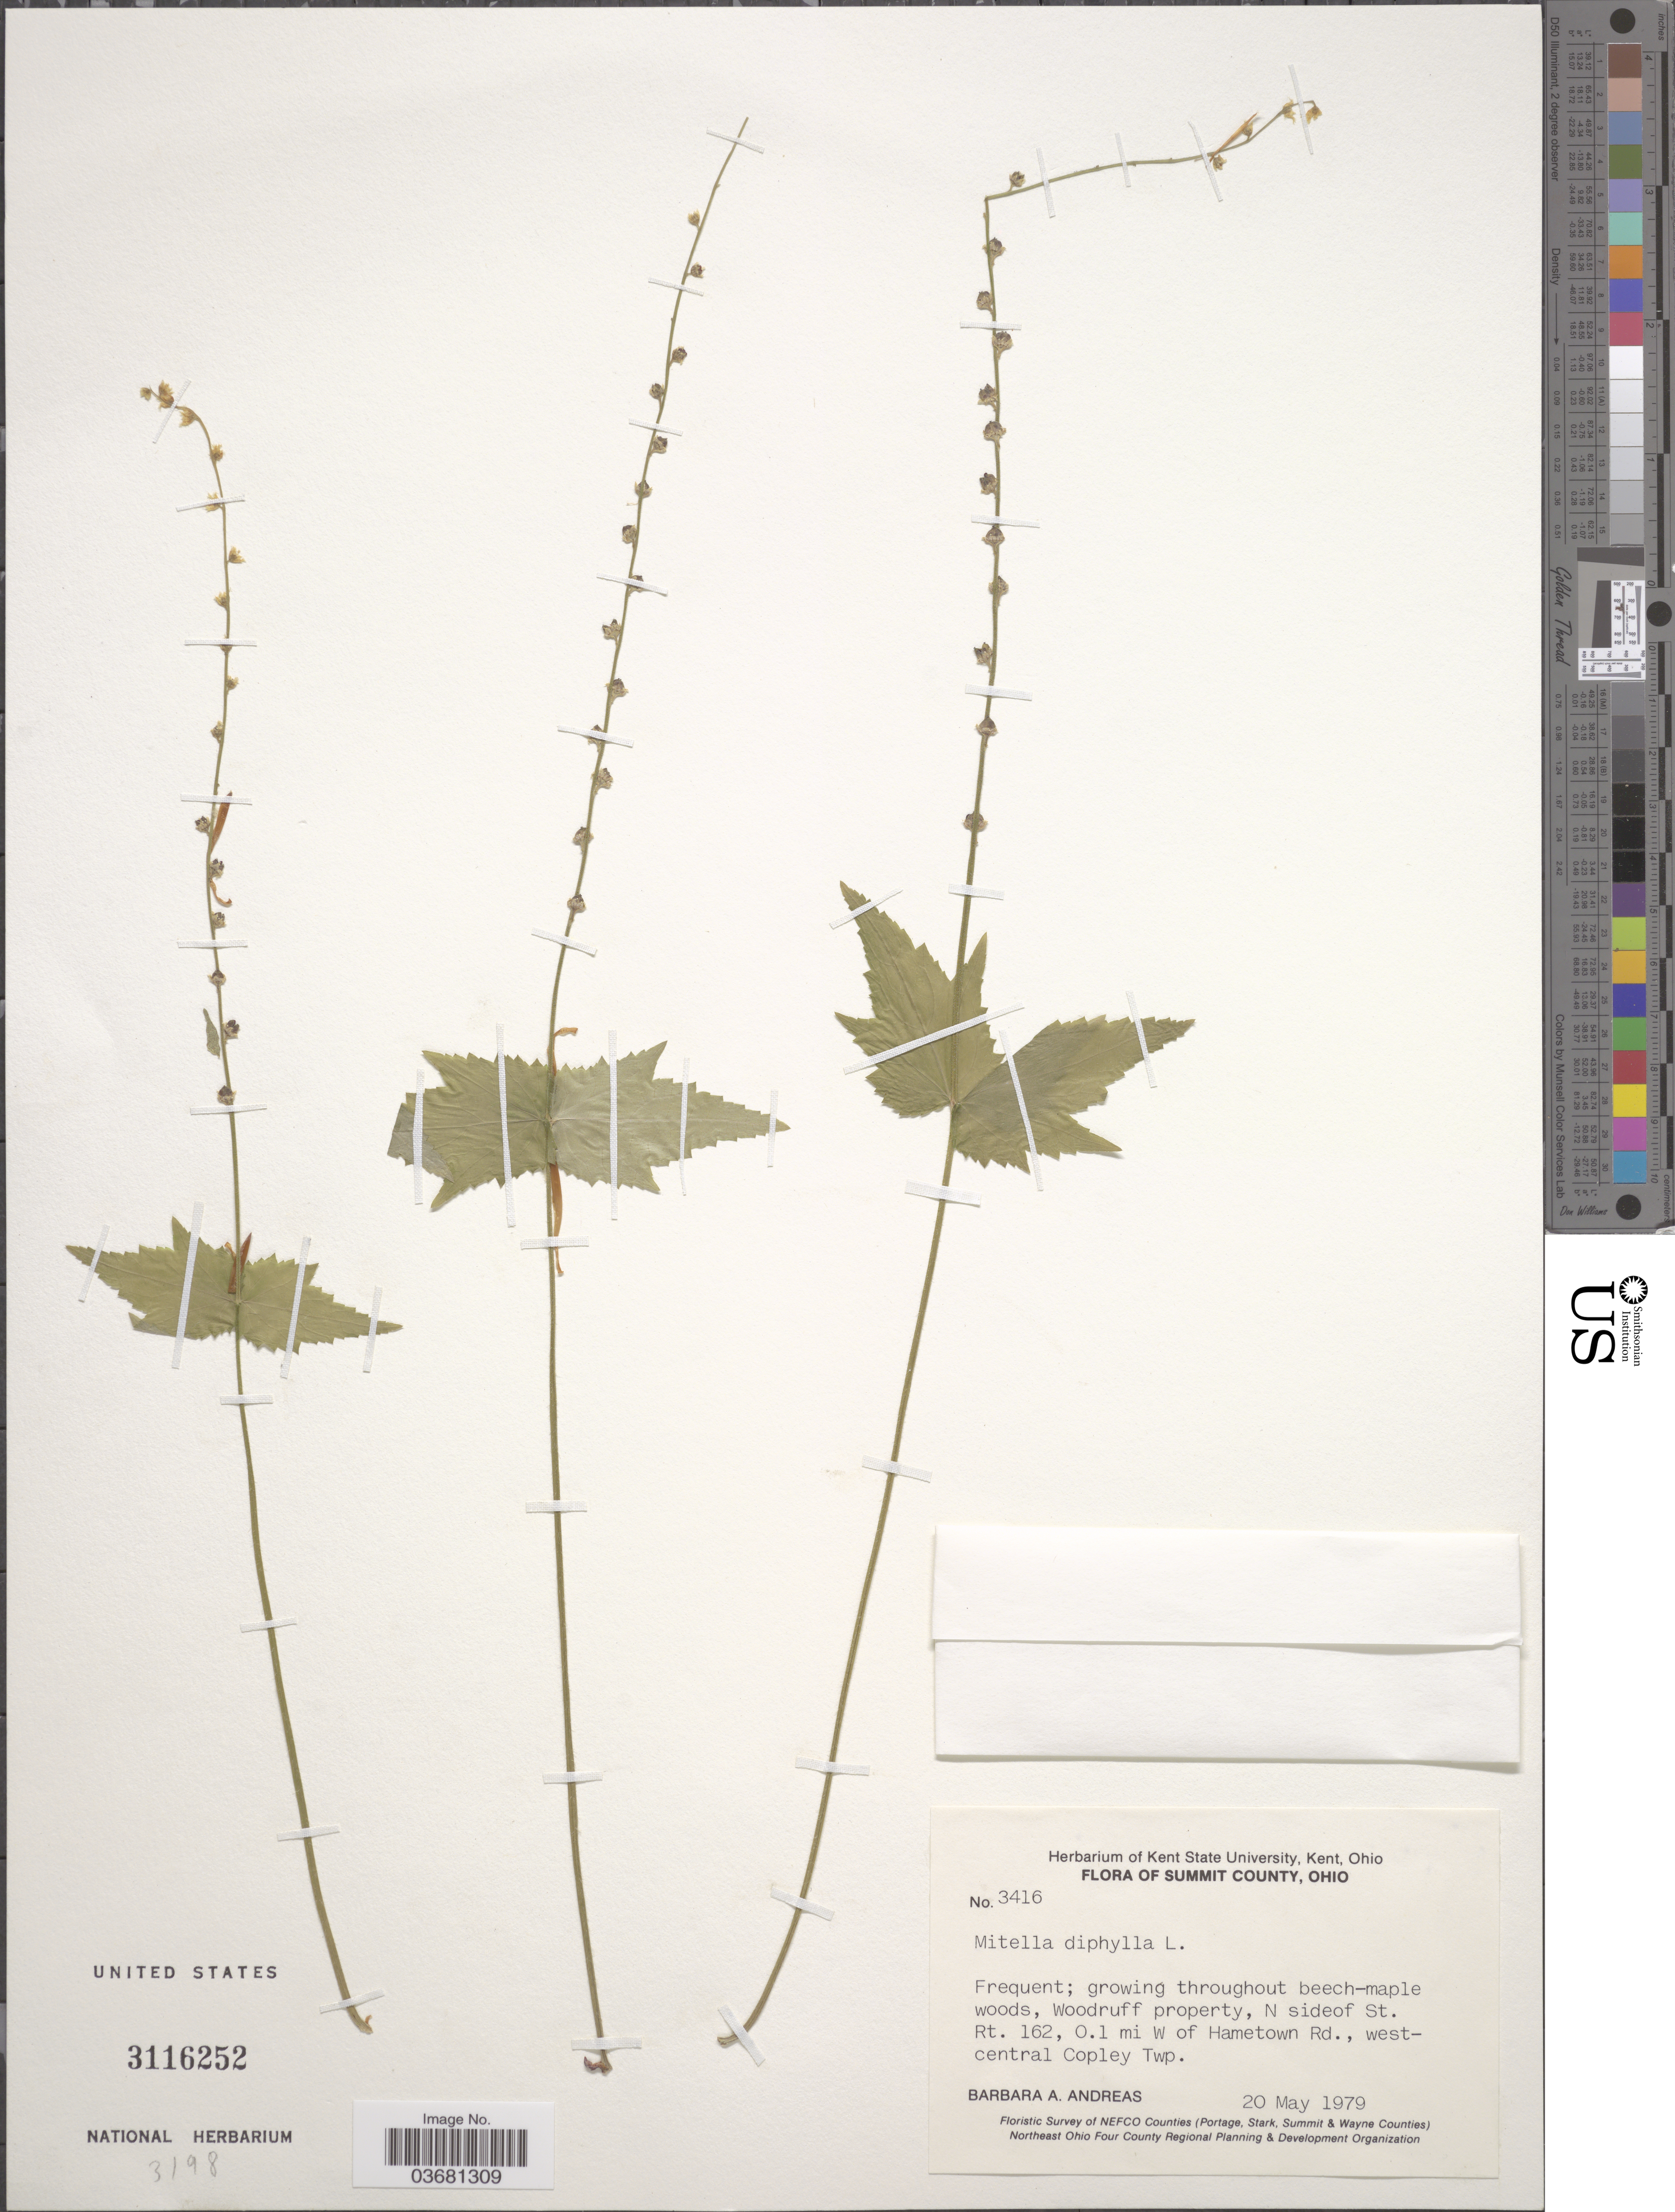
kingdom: Plantae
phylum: Tracheophyta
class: Magnoliopsida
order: Saxifragales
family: Saxifragaceae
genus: Mitella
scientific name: Mitella diphylla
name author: L.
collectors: B. A. Andreas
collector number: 3416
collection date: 1979-05-20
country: United States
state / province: Ohio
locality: Summit County. Woodruff property, N side of St. Rt. 162, 0.1 mi W of Hametown Rd., west-central Copley Twp. Floristic Survey of NEFCO Counties (Portage, Stark, Summit & Wayne Counties).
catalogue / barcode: US 3116252